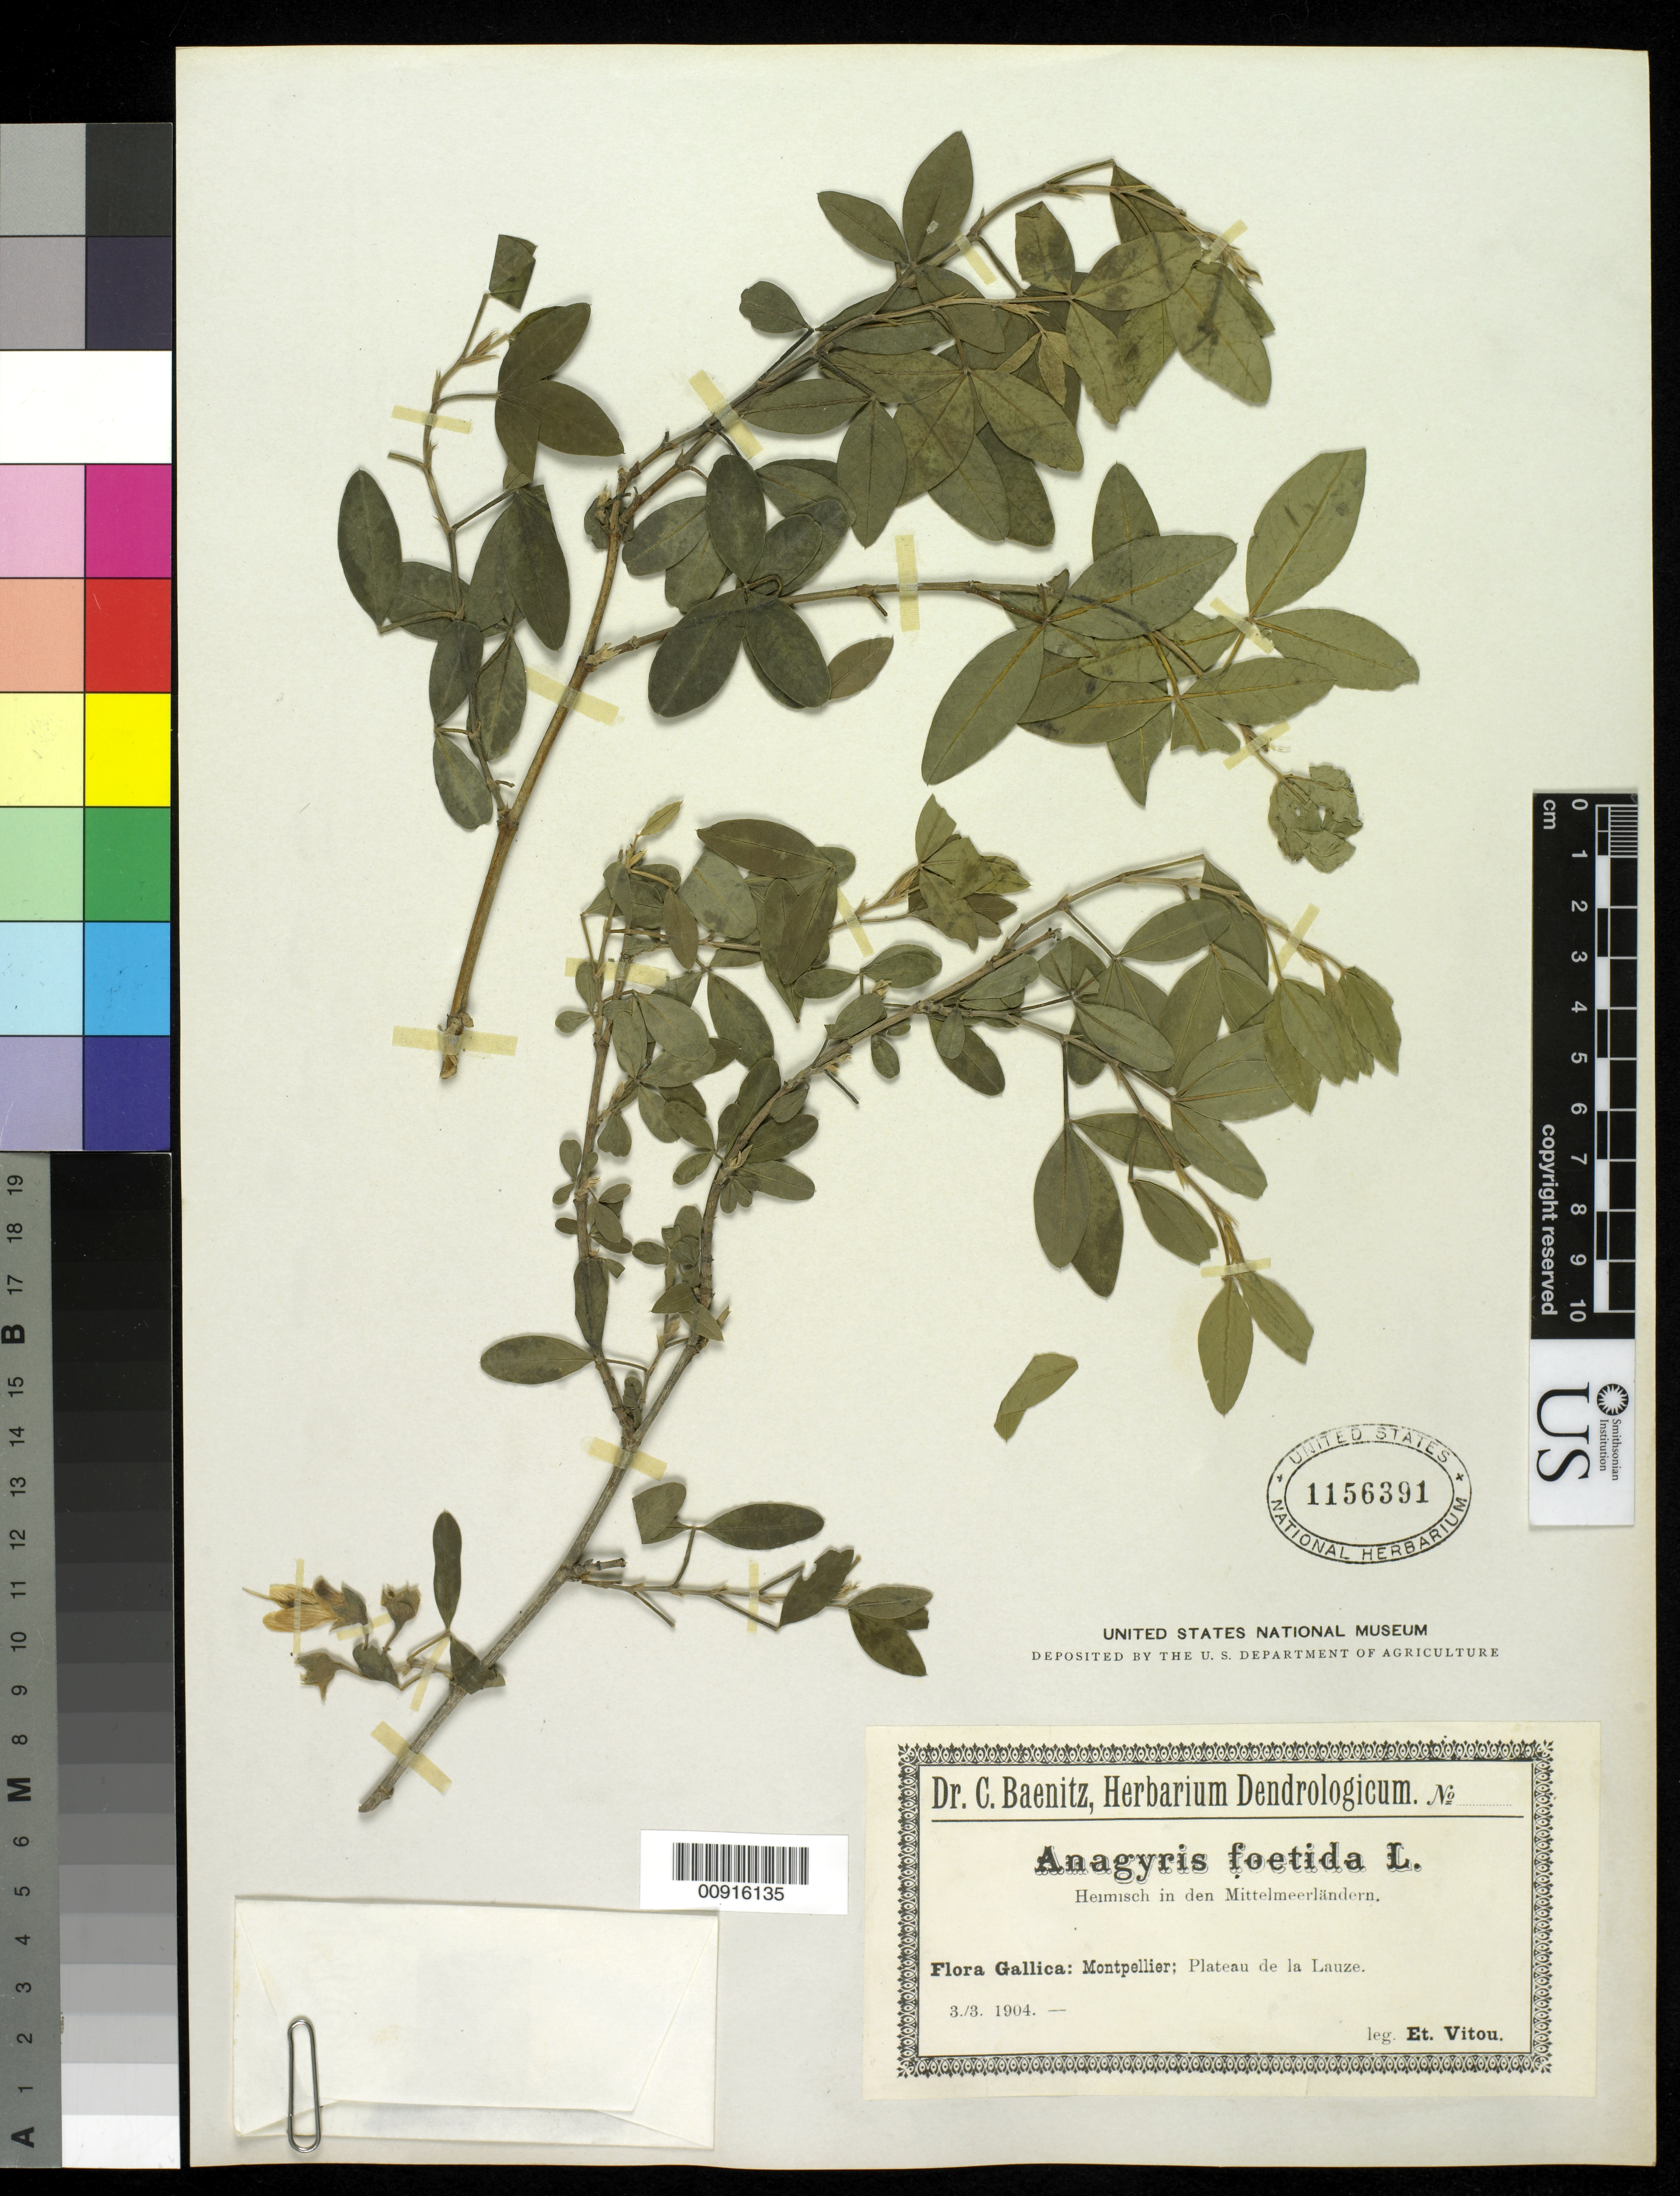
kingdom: Plantae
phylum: Tracheophyta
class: Magnoliopsida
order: Fabales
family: Fabaceae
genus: Anagyris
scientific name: Anagyris foetida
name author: L.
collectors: E. Vitou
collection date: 1904-03-03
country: France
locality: Flora Gallica: Montpellier: Plateau de la Lauze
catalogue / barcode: US 1156391